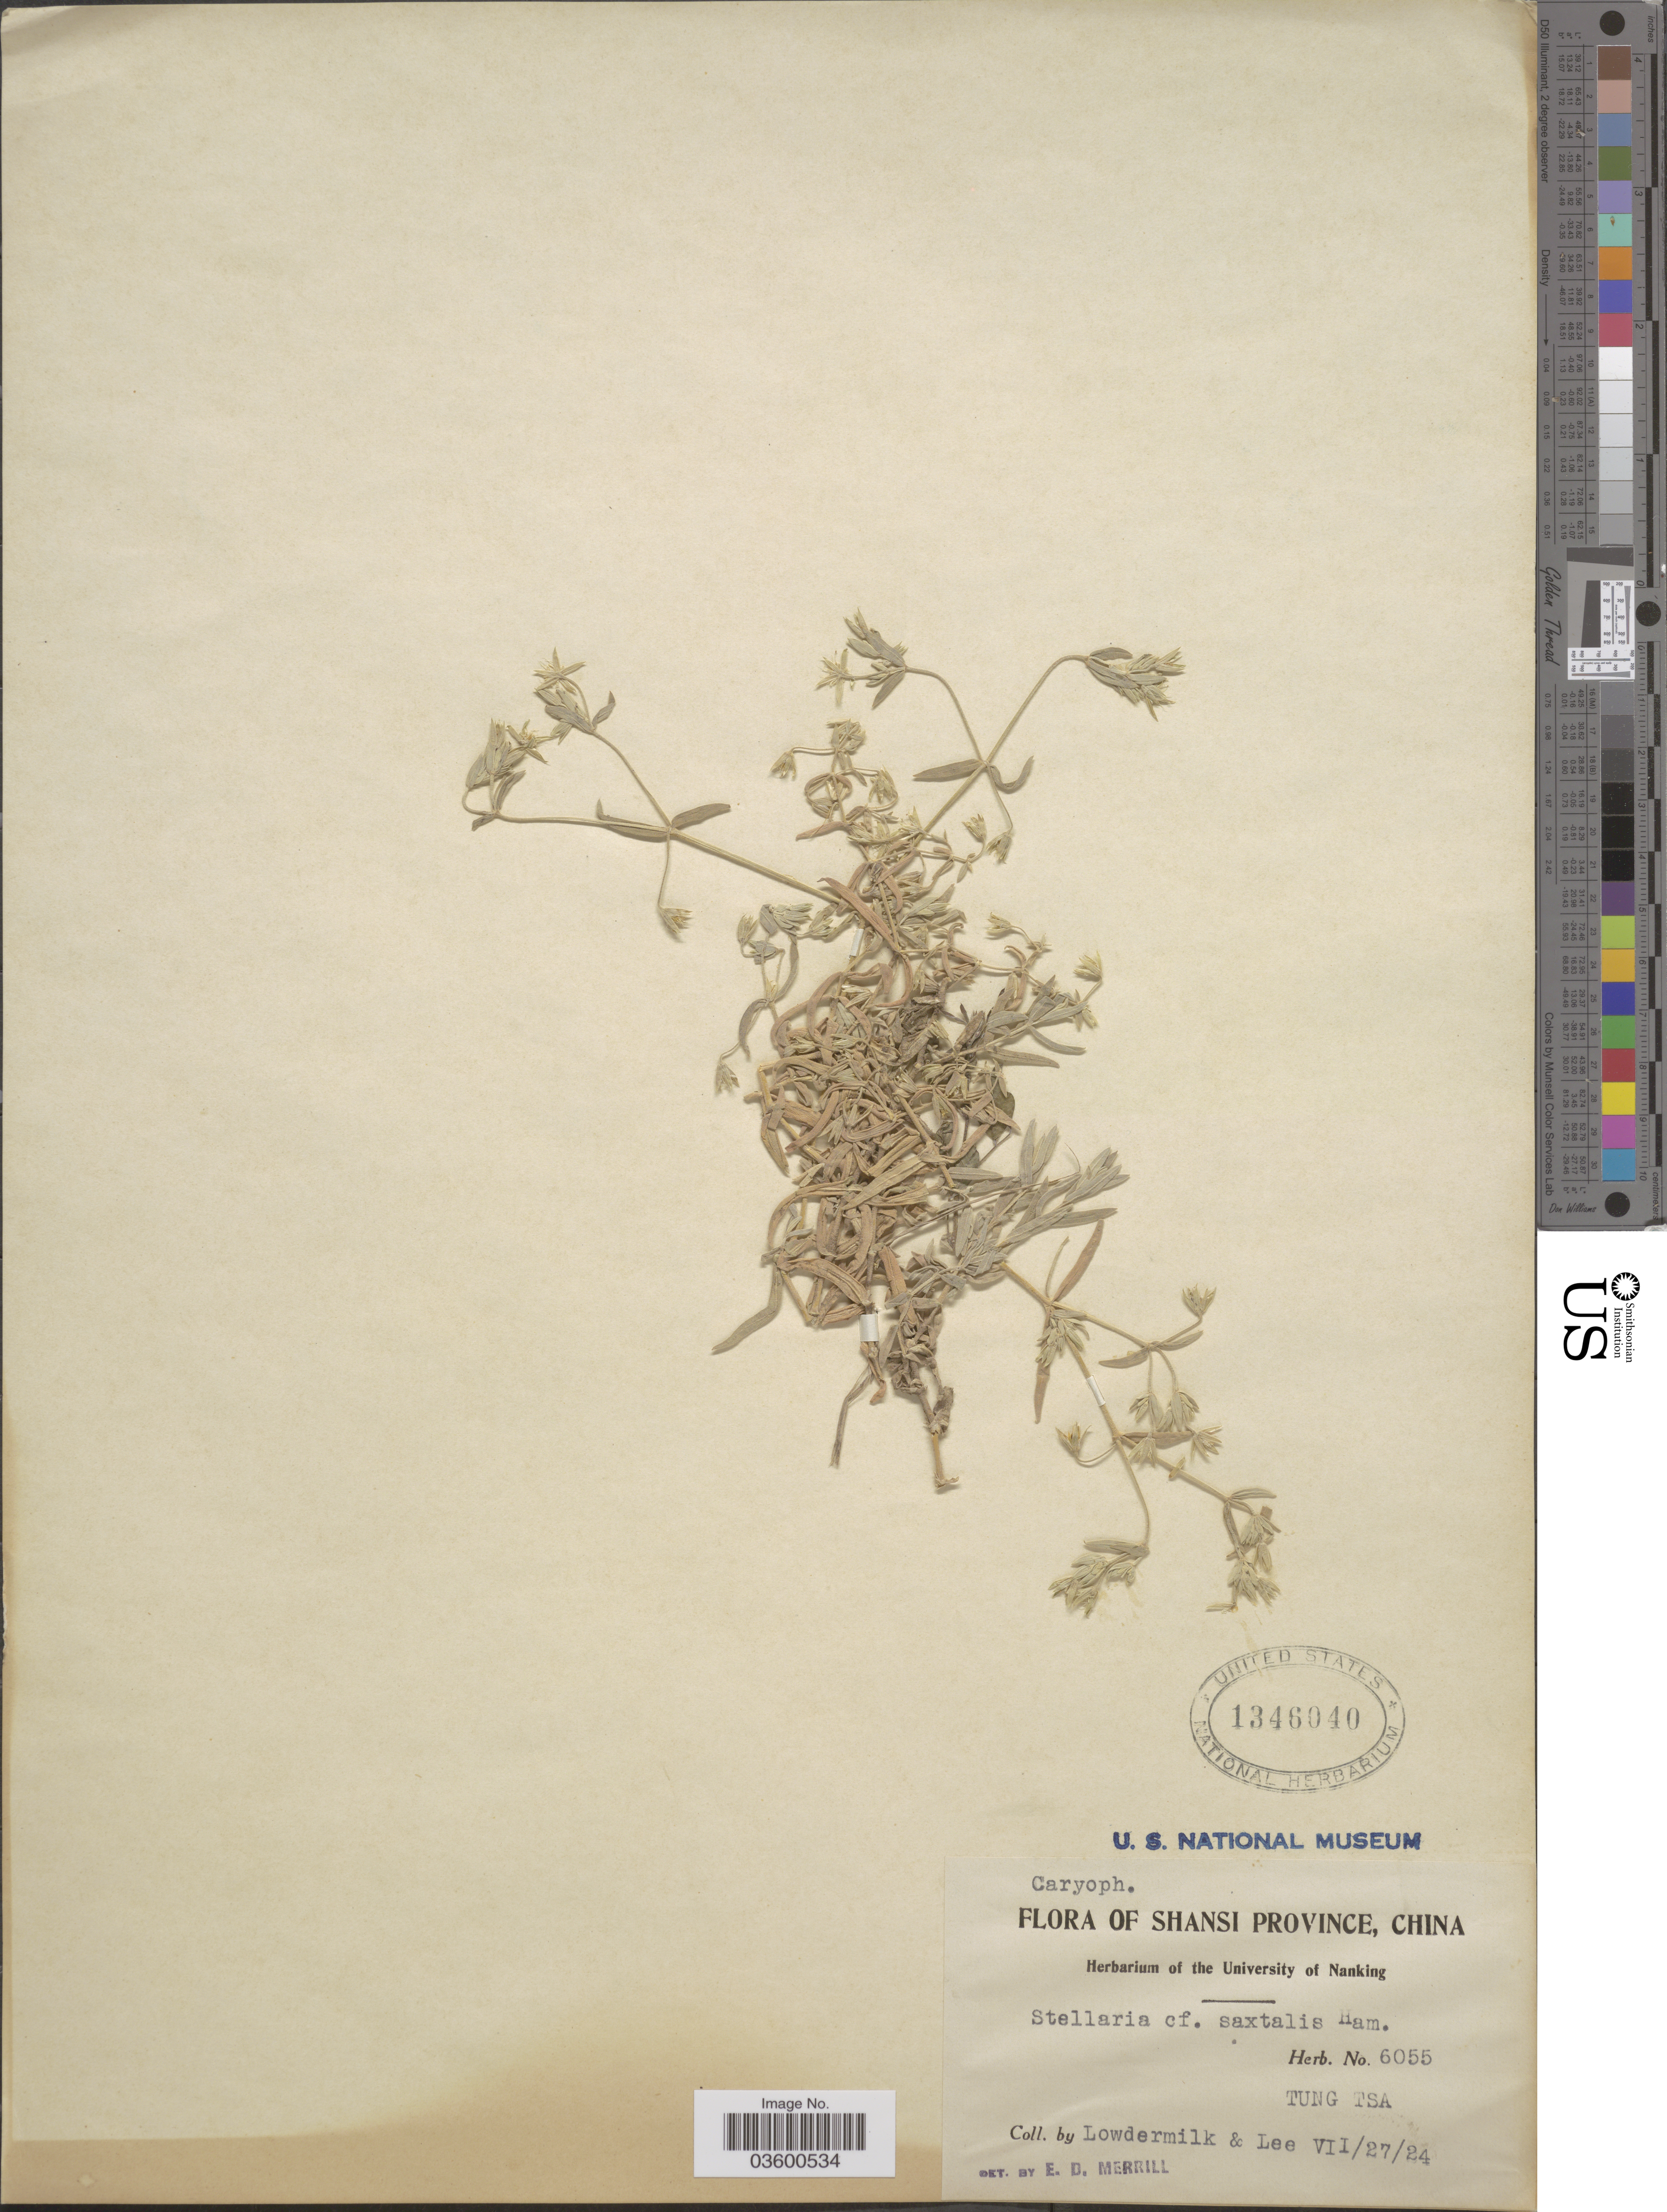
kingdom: Plantae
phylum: Tracheophyta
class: Magnoliopsida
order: Caryophyllales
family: Caryophyllaceae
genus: Stellaria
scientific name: Stellaria saxatilis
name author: Buch.-Ham. ex D. Don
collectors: Lowdermilk & -. Lee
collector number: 6055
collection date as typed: Transcribed d/m/y: 27/7/24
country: China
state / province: Shanxi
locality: Shansi Province. Tung Tsa.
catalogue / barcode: US 1346040